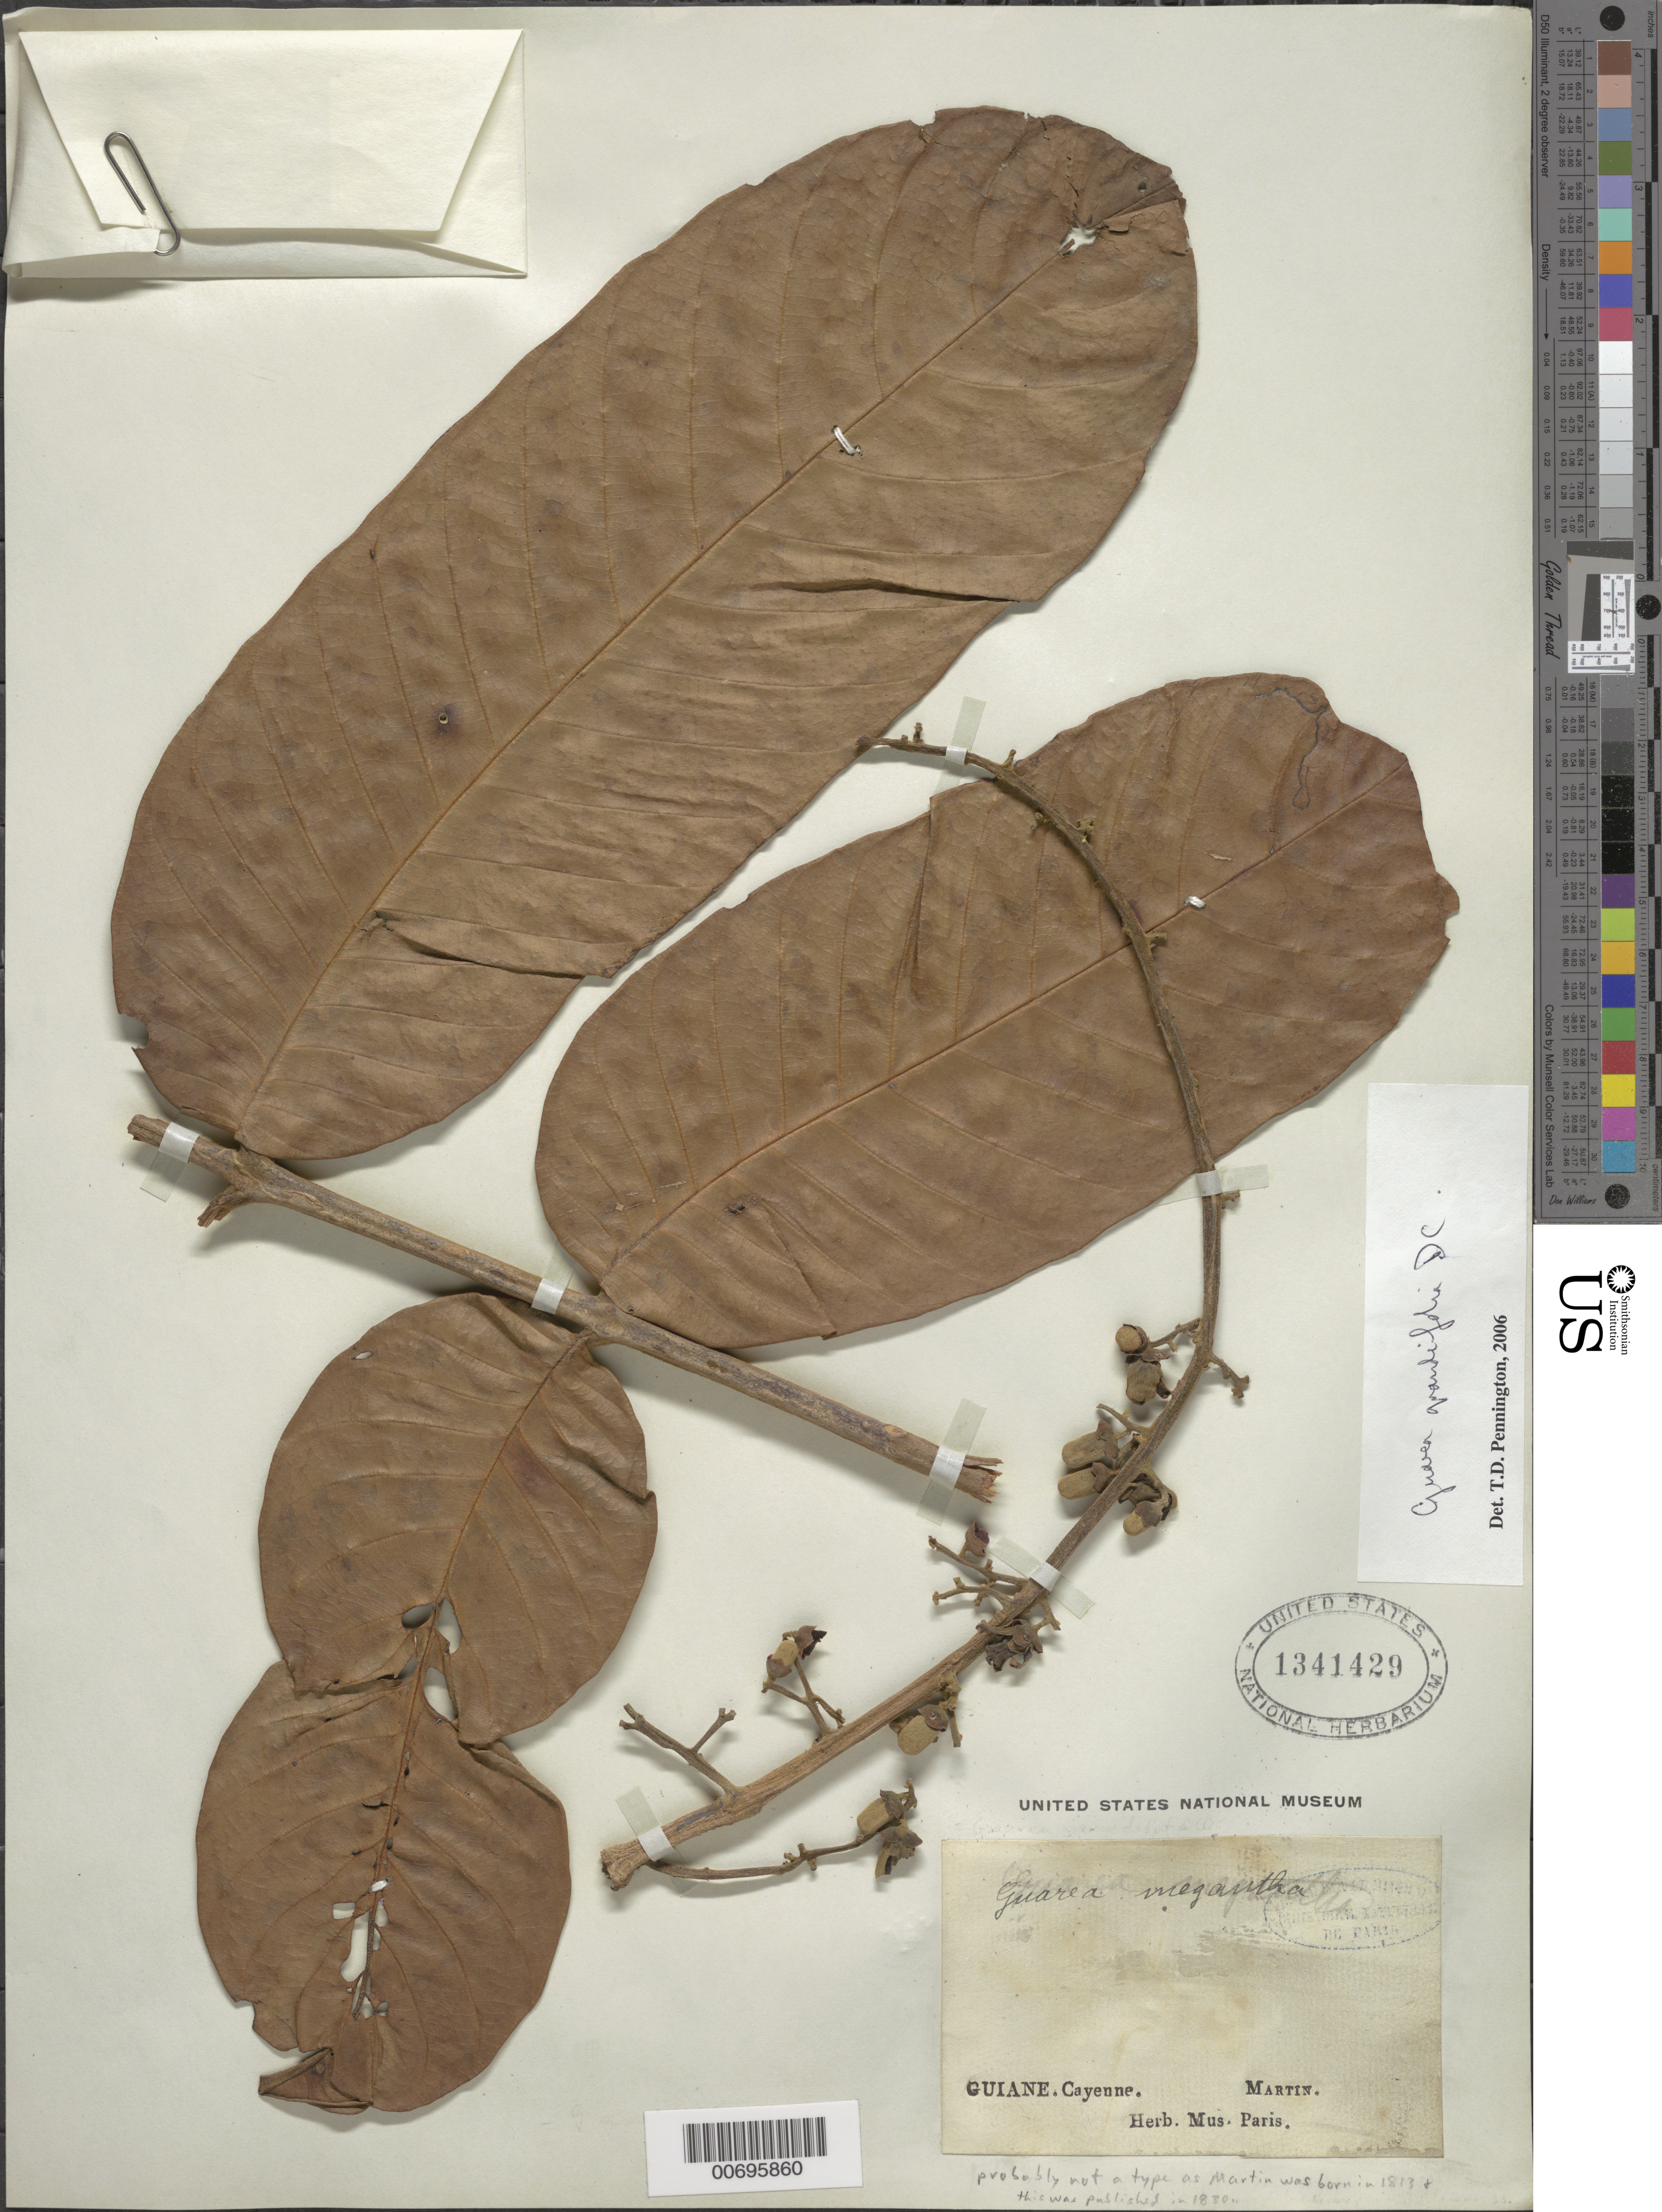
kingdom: Plantae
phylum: Tracheophyta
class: Magnoliopsida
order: Sapindales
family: Meliaceae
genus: Guarea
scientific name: Guarea grandifolia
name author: DC.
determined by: Pennington, T. D., (K)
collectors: J. Martin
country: French Guiana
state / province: Cayenne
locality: Cayenne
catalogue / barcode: US 1341429